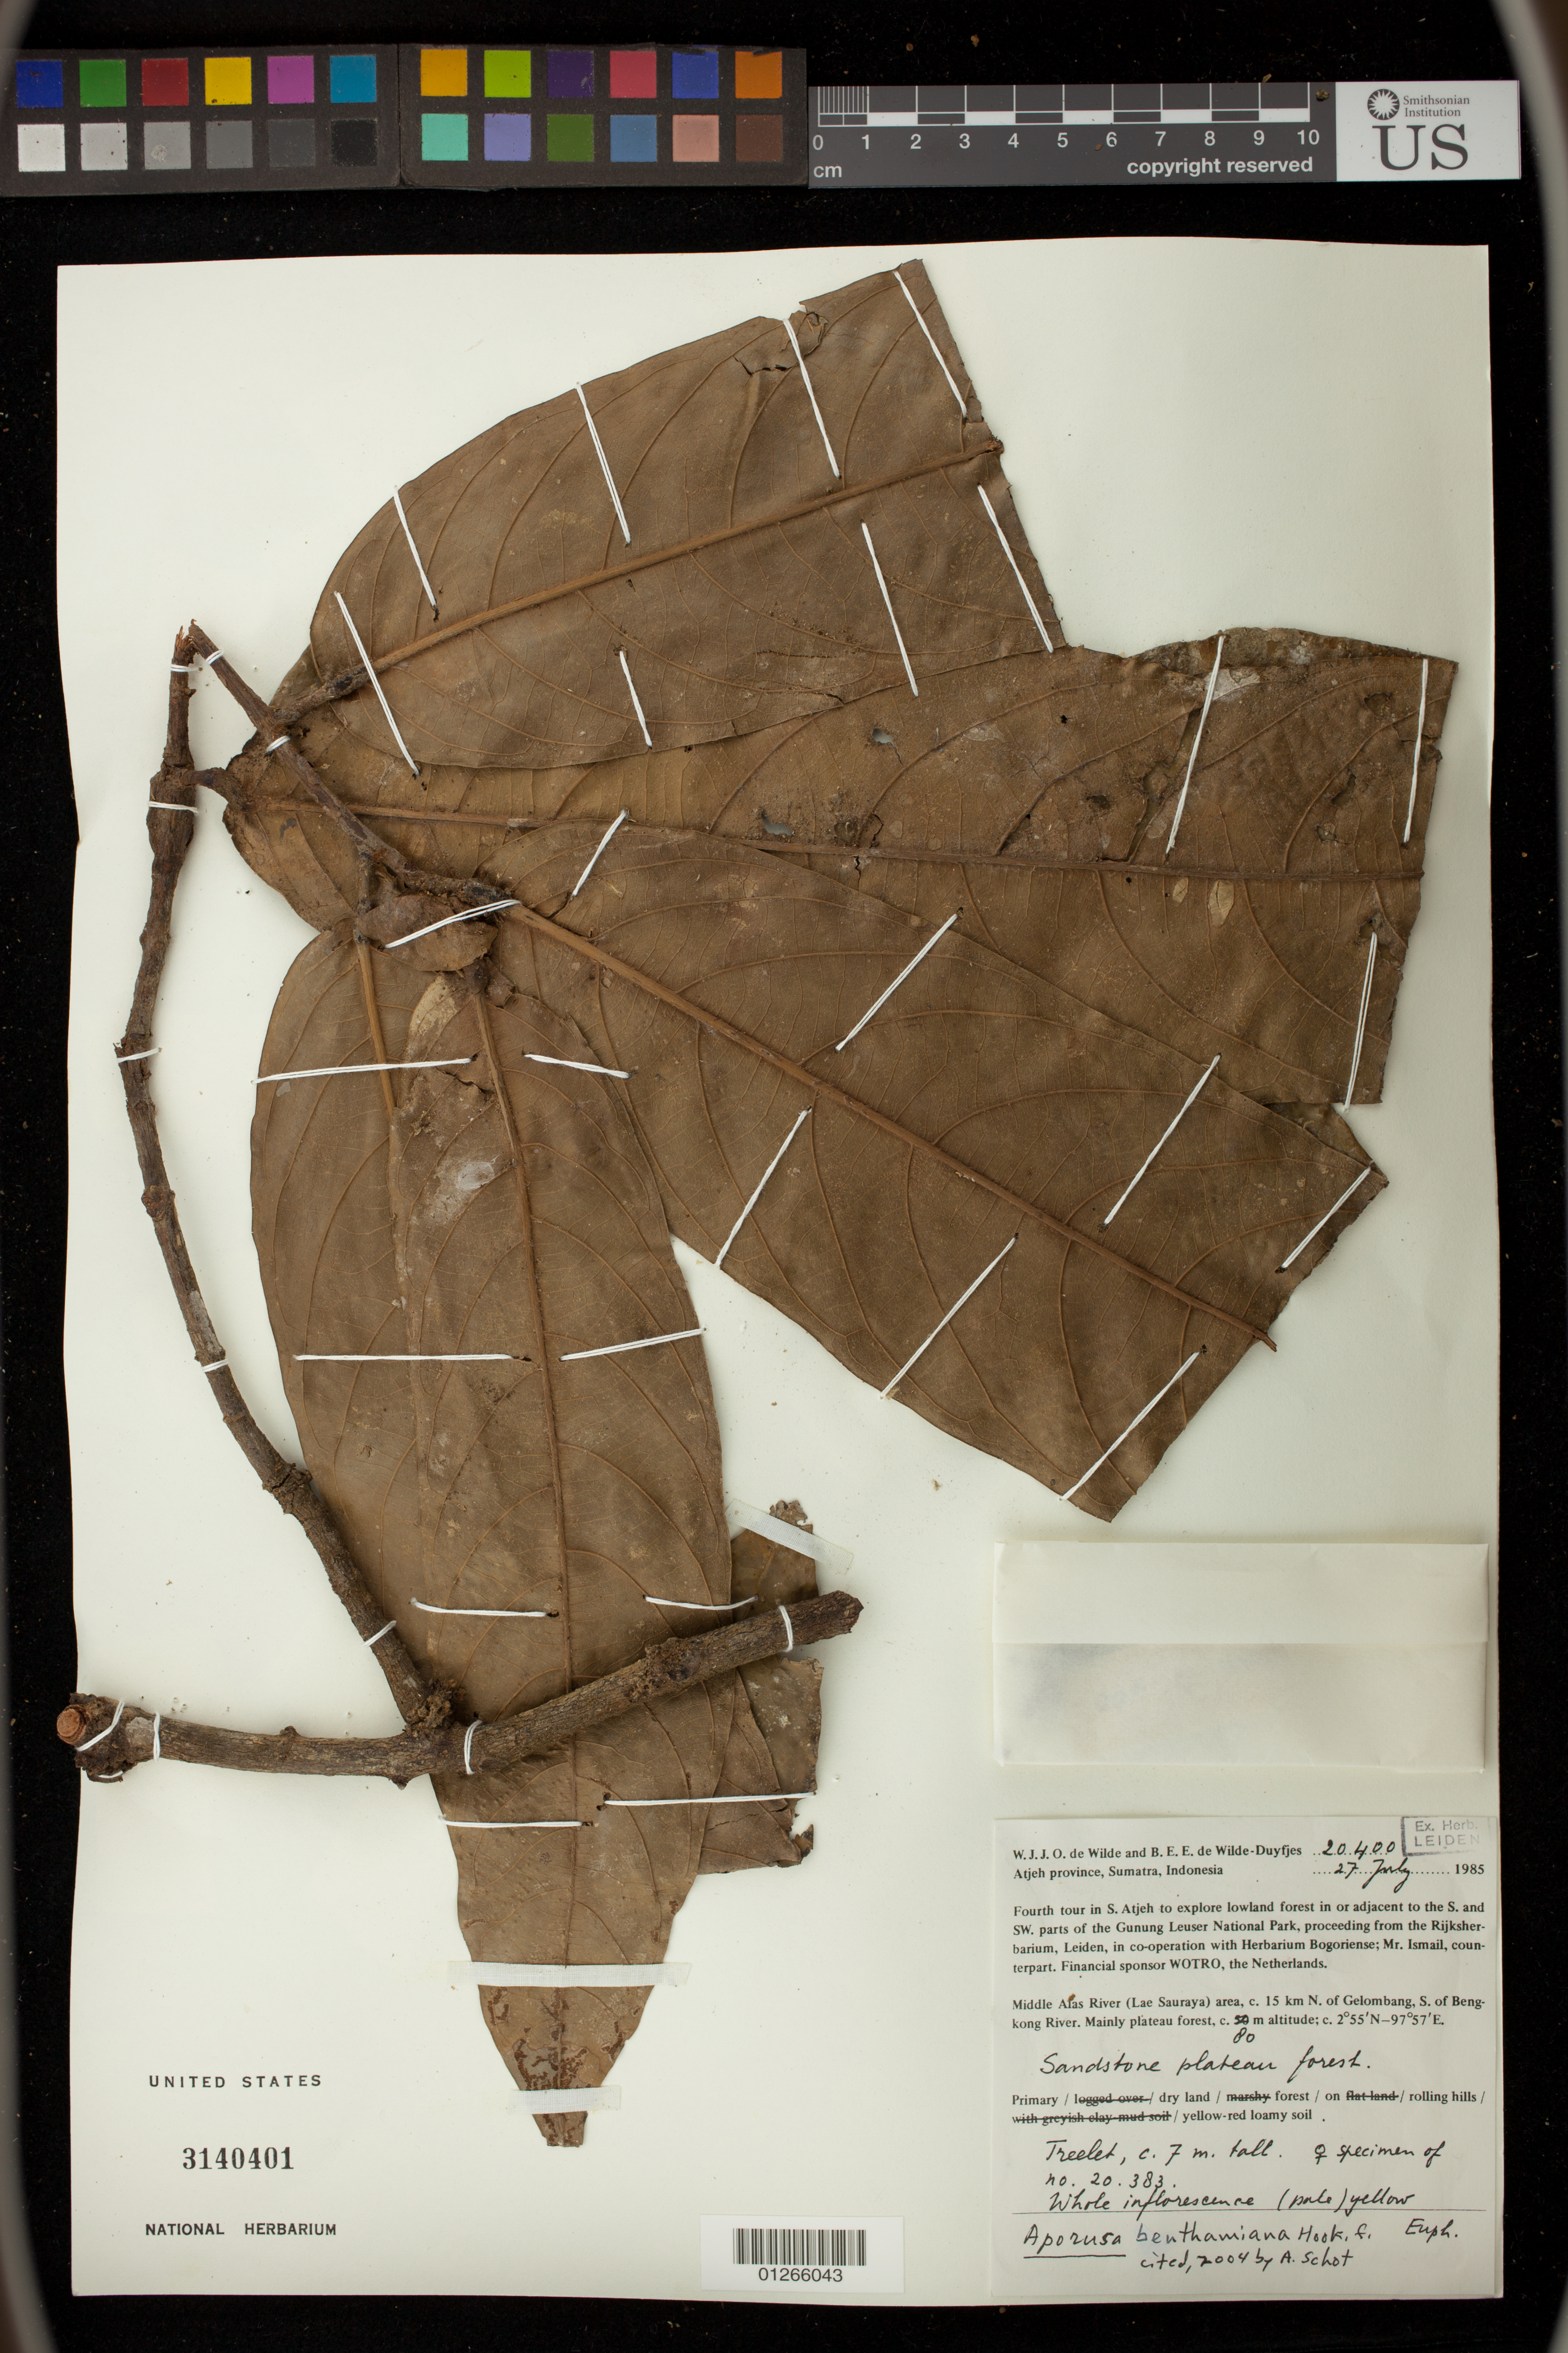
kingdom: Plantae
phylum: Tracheophyta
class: Magnoliopsida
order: Malpighiales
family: Phyllanthaceae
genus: Aporosa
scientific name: Aporosa benthamiana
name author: Hook. f.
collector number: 20400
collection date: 1985-07-27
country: Indonesia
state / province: Sumatra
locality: Atejh province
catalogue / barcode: US 3140401